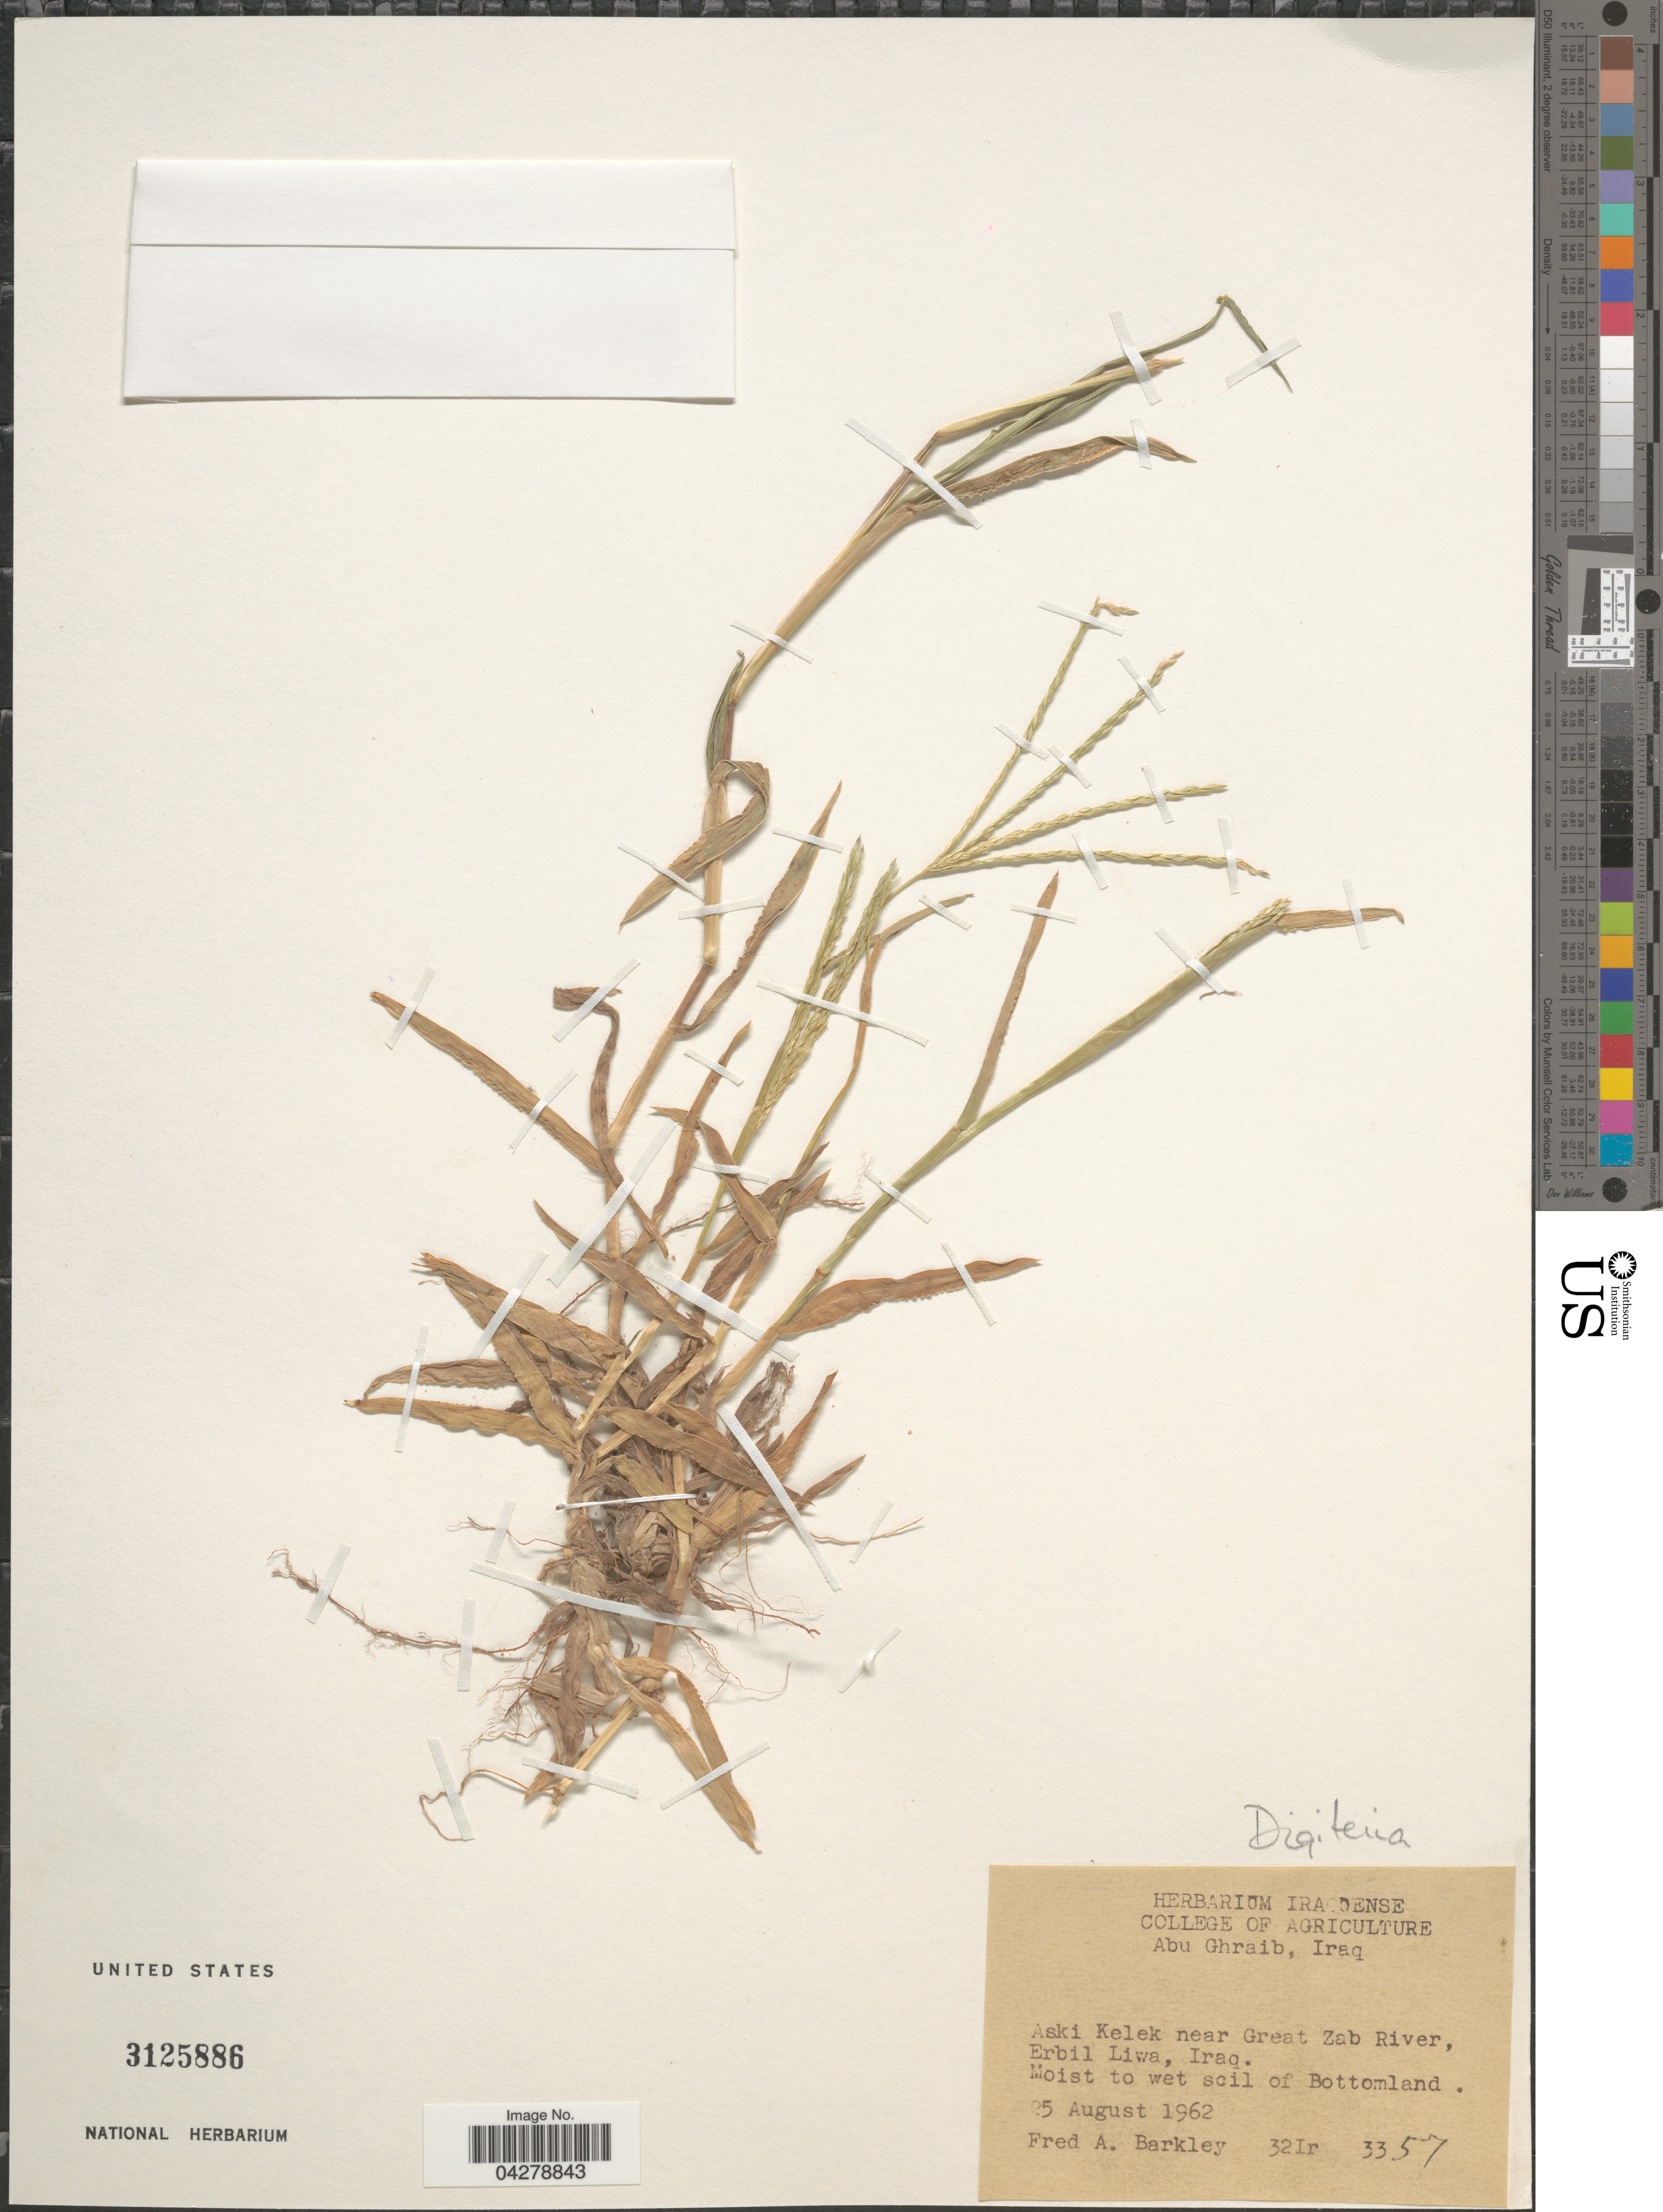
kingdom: Plantae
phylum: Tracheophyta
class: Liliopsida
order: Poales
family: Poaceae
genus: Digitaria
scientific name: Digitaria sp.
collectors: F. A. Barkley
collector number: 321r 3357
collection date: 1962-08-25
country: Iraq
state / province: Arbīl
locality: Aski Kelek near Great Zab River, Erbil Liwa. Moist to wet soil of Bottomland.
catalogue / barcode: US 3125886